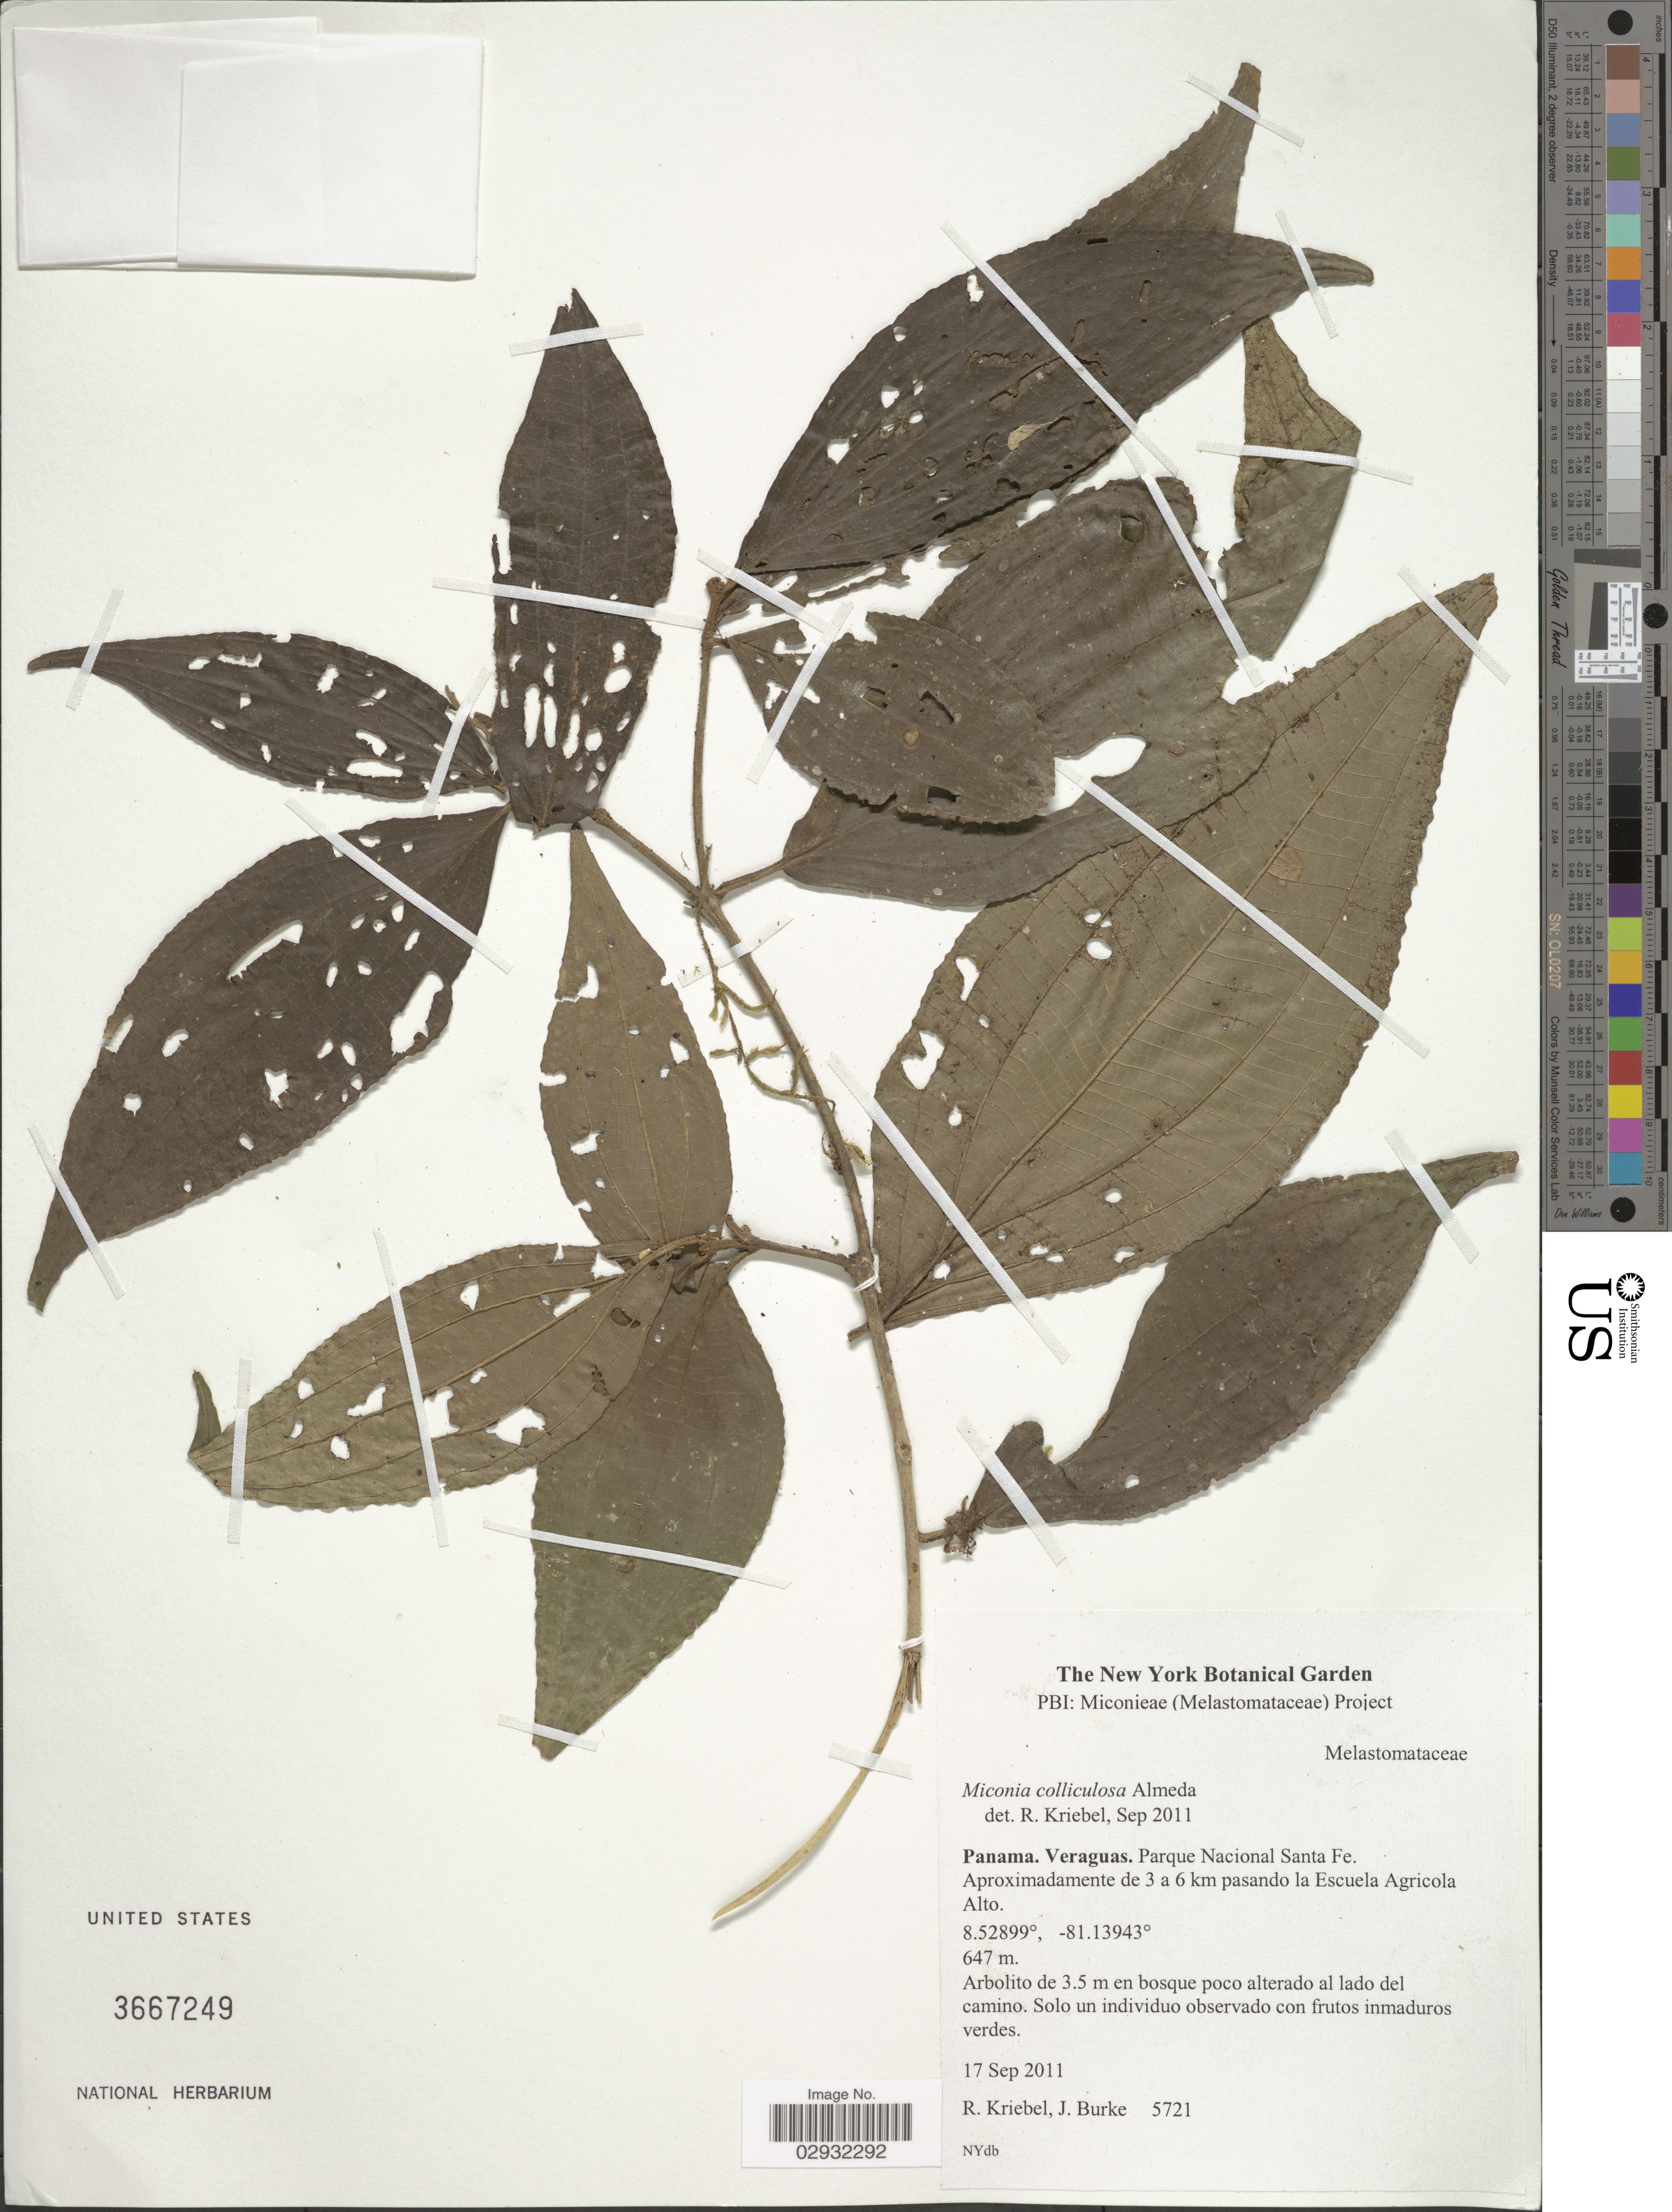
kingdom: Plantae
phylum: Tracheophyta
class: Magnoliopsida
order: Myrtales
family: Melastomataceae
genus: Miconia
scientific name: Miconia colliculosa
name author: Almeda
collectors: R. Kriebel & J. Burke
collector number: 5721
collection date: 2011-09-17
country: Panama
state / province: Veraguas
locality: Parque Nacional Santa Fe. Aproximadamente de 3 a 6 km pasando la Escuela Agricola Alto.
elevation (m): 647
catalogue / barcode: US 3667249